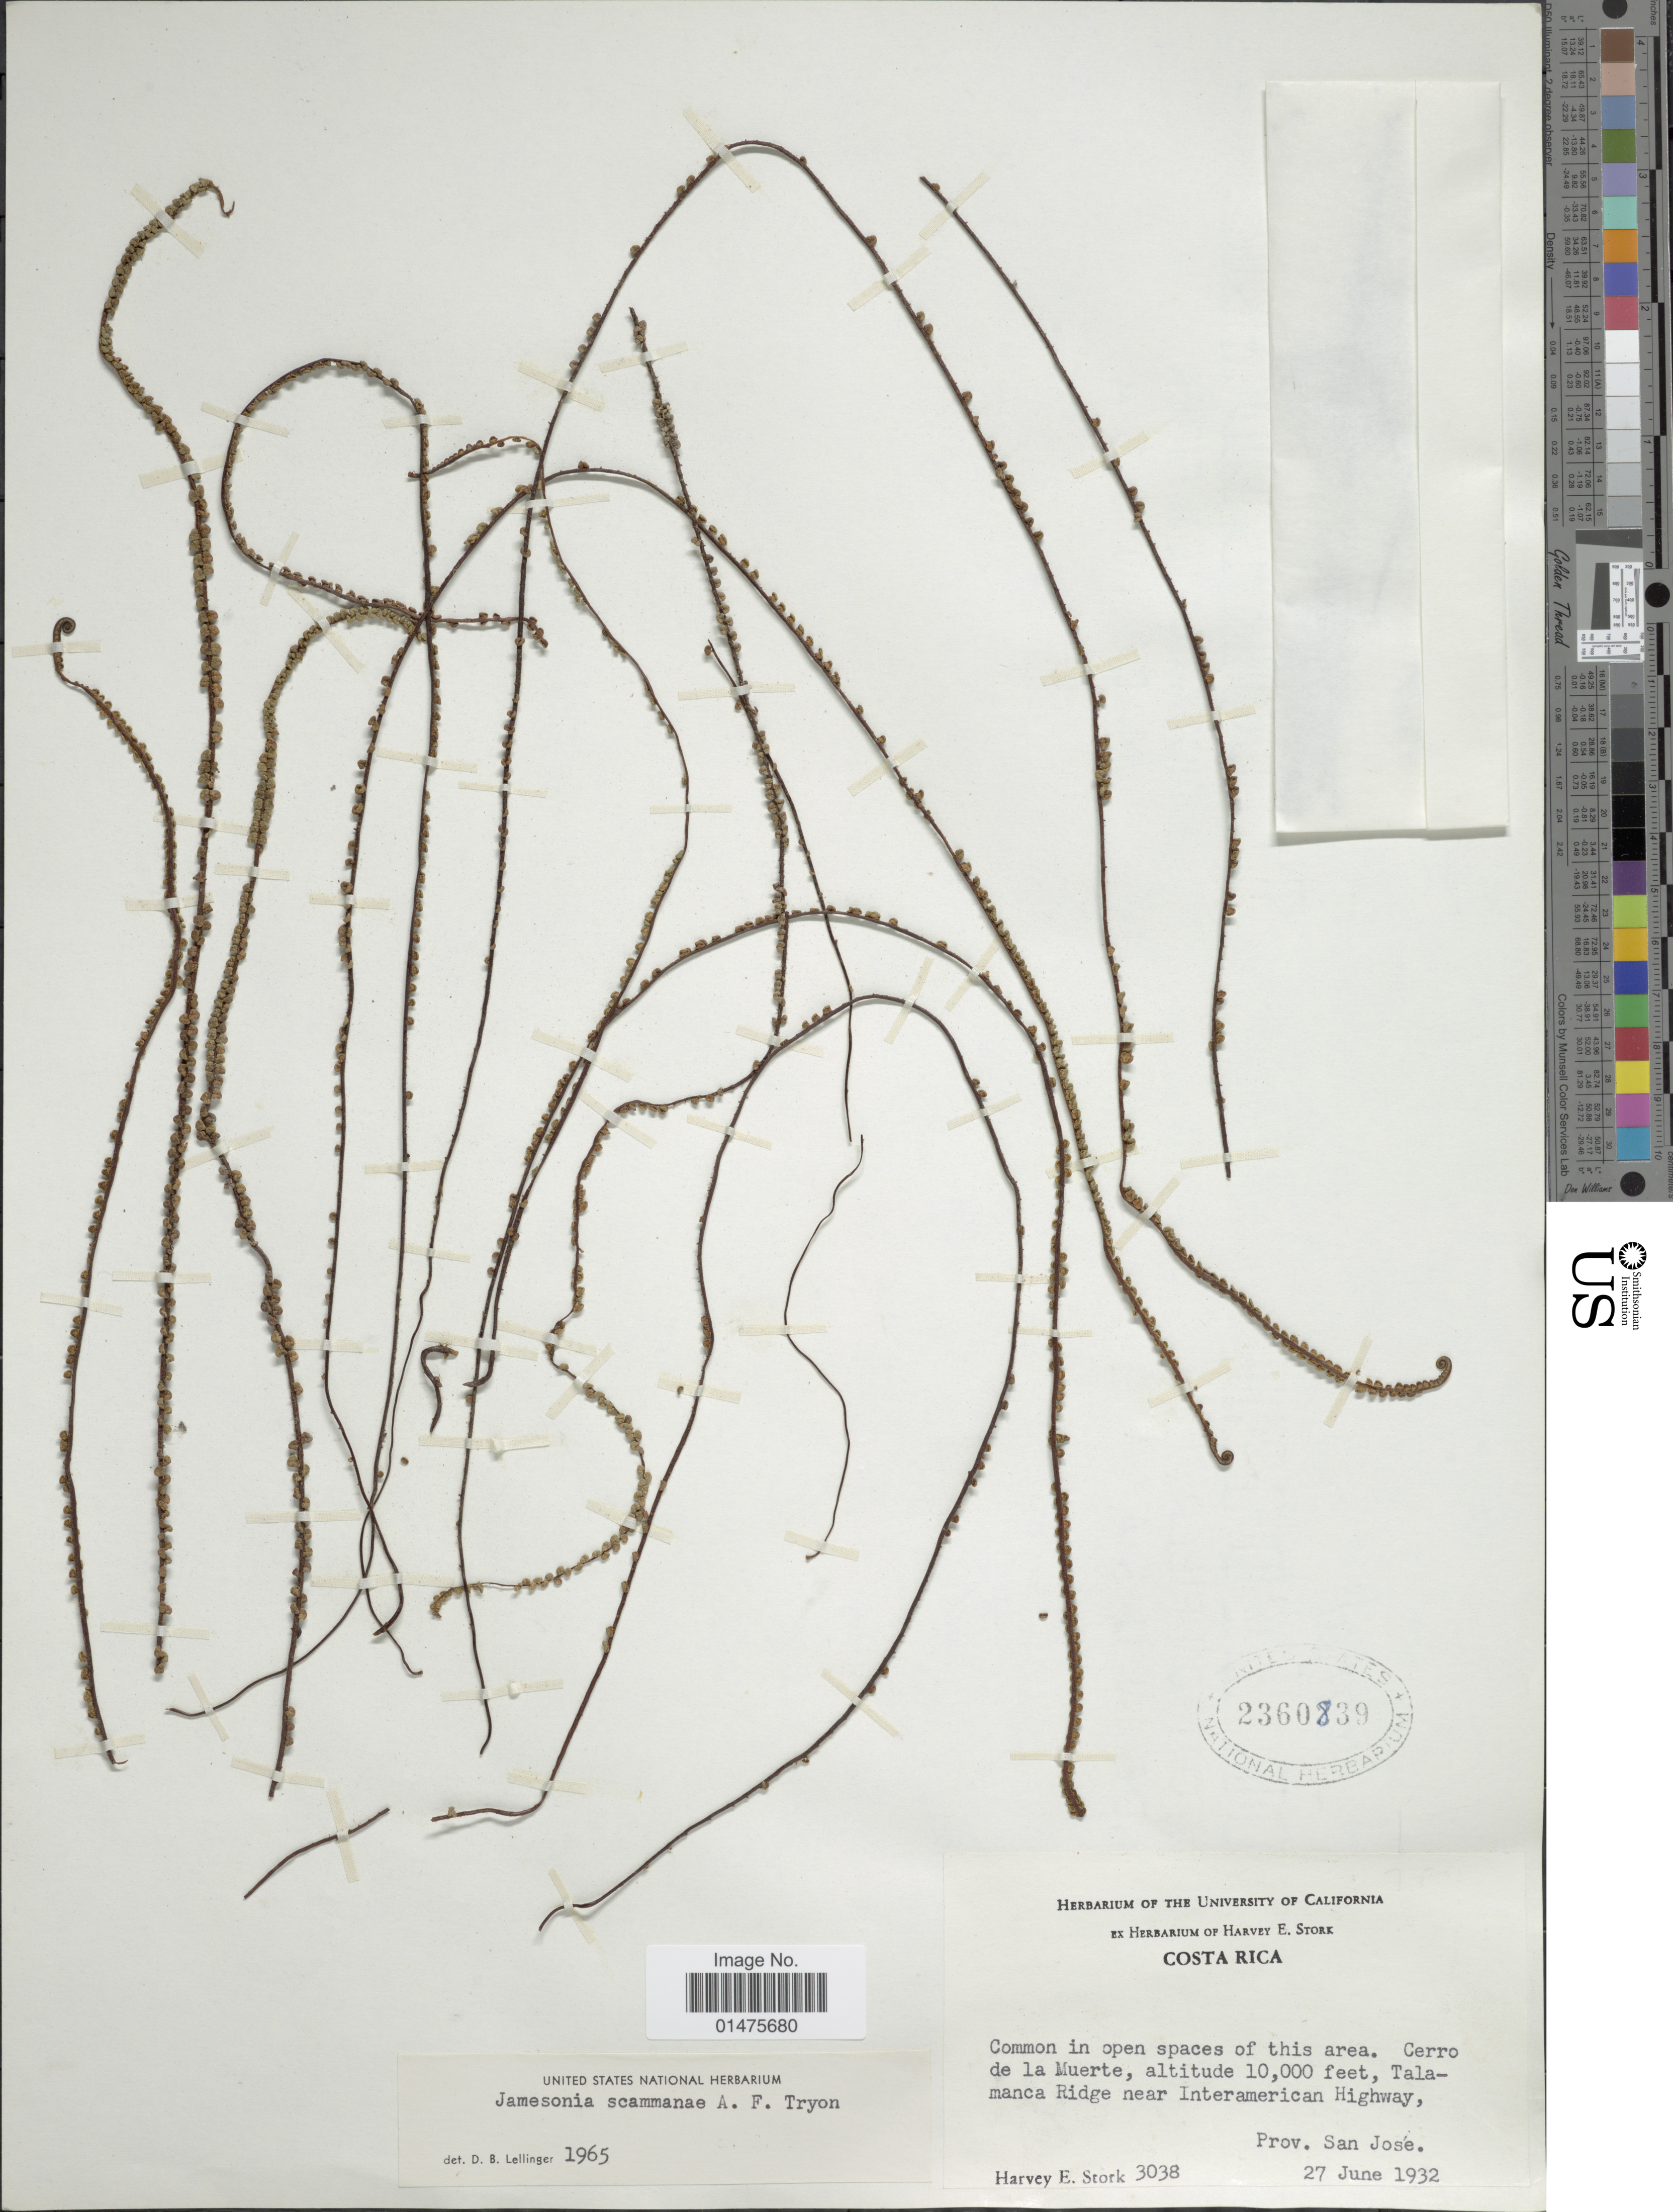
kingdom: Plantae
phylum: Tracheophyta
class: Polypodiopsida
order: Polypodiales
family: Pteridaceae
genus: Jamesonia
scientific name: Jamesonia scammanae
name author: A.F. Tryon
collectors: H. E. Stork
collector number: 3038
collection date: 1932-06-27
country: Costa Rica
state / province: San José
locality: Cerro de la Muerte, Talamanca Ridge near Interamerican Highway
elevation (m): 3048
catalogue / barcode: US 2360839